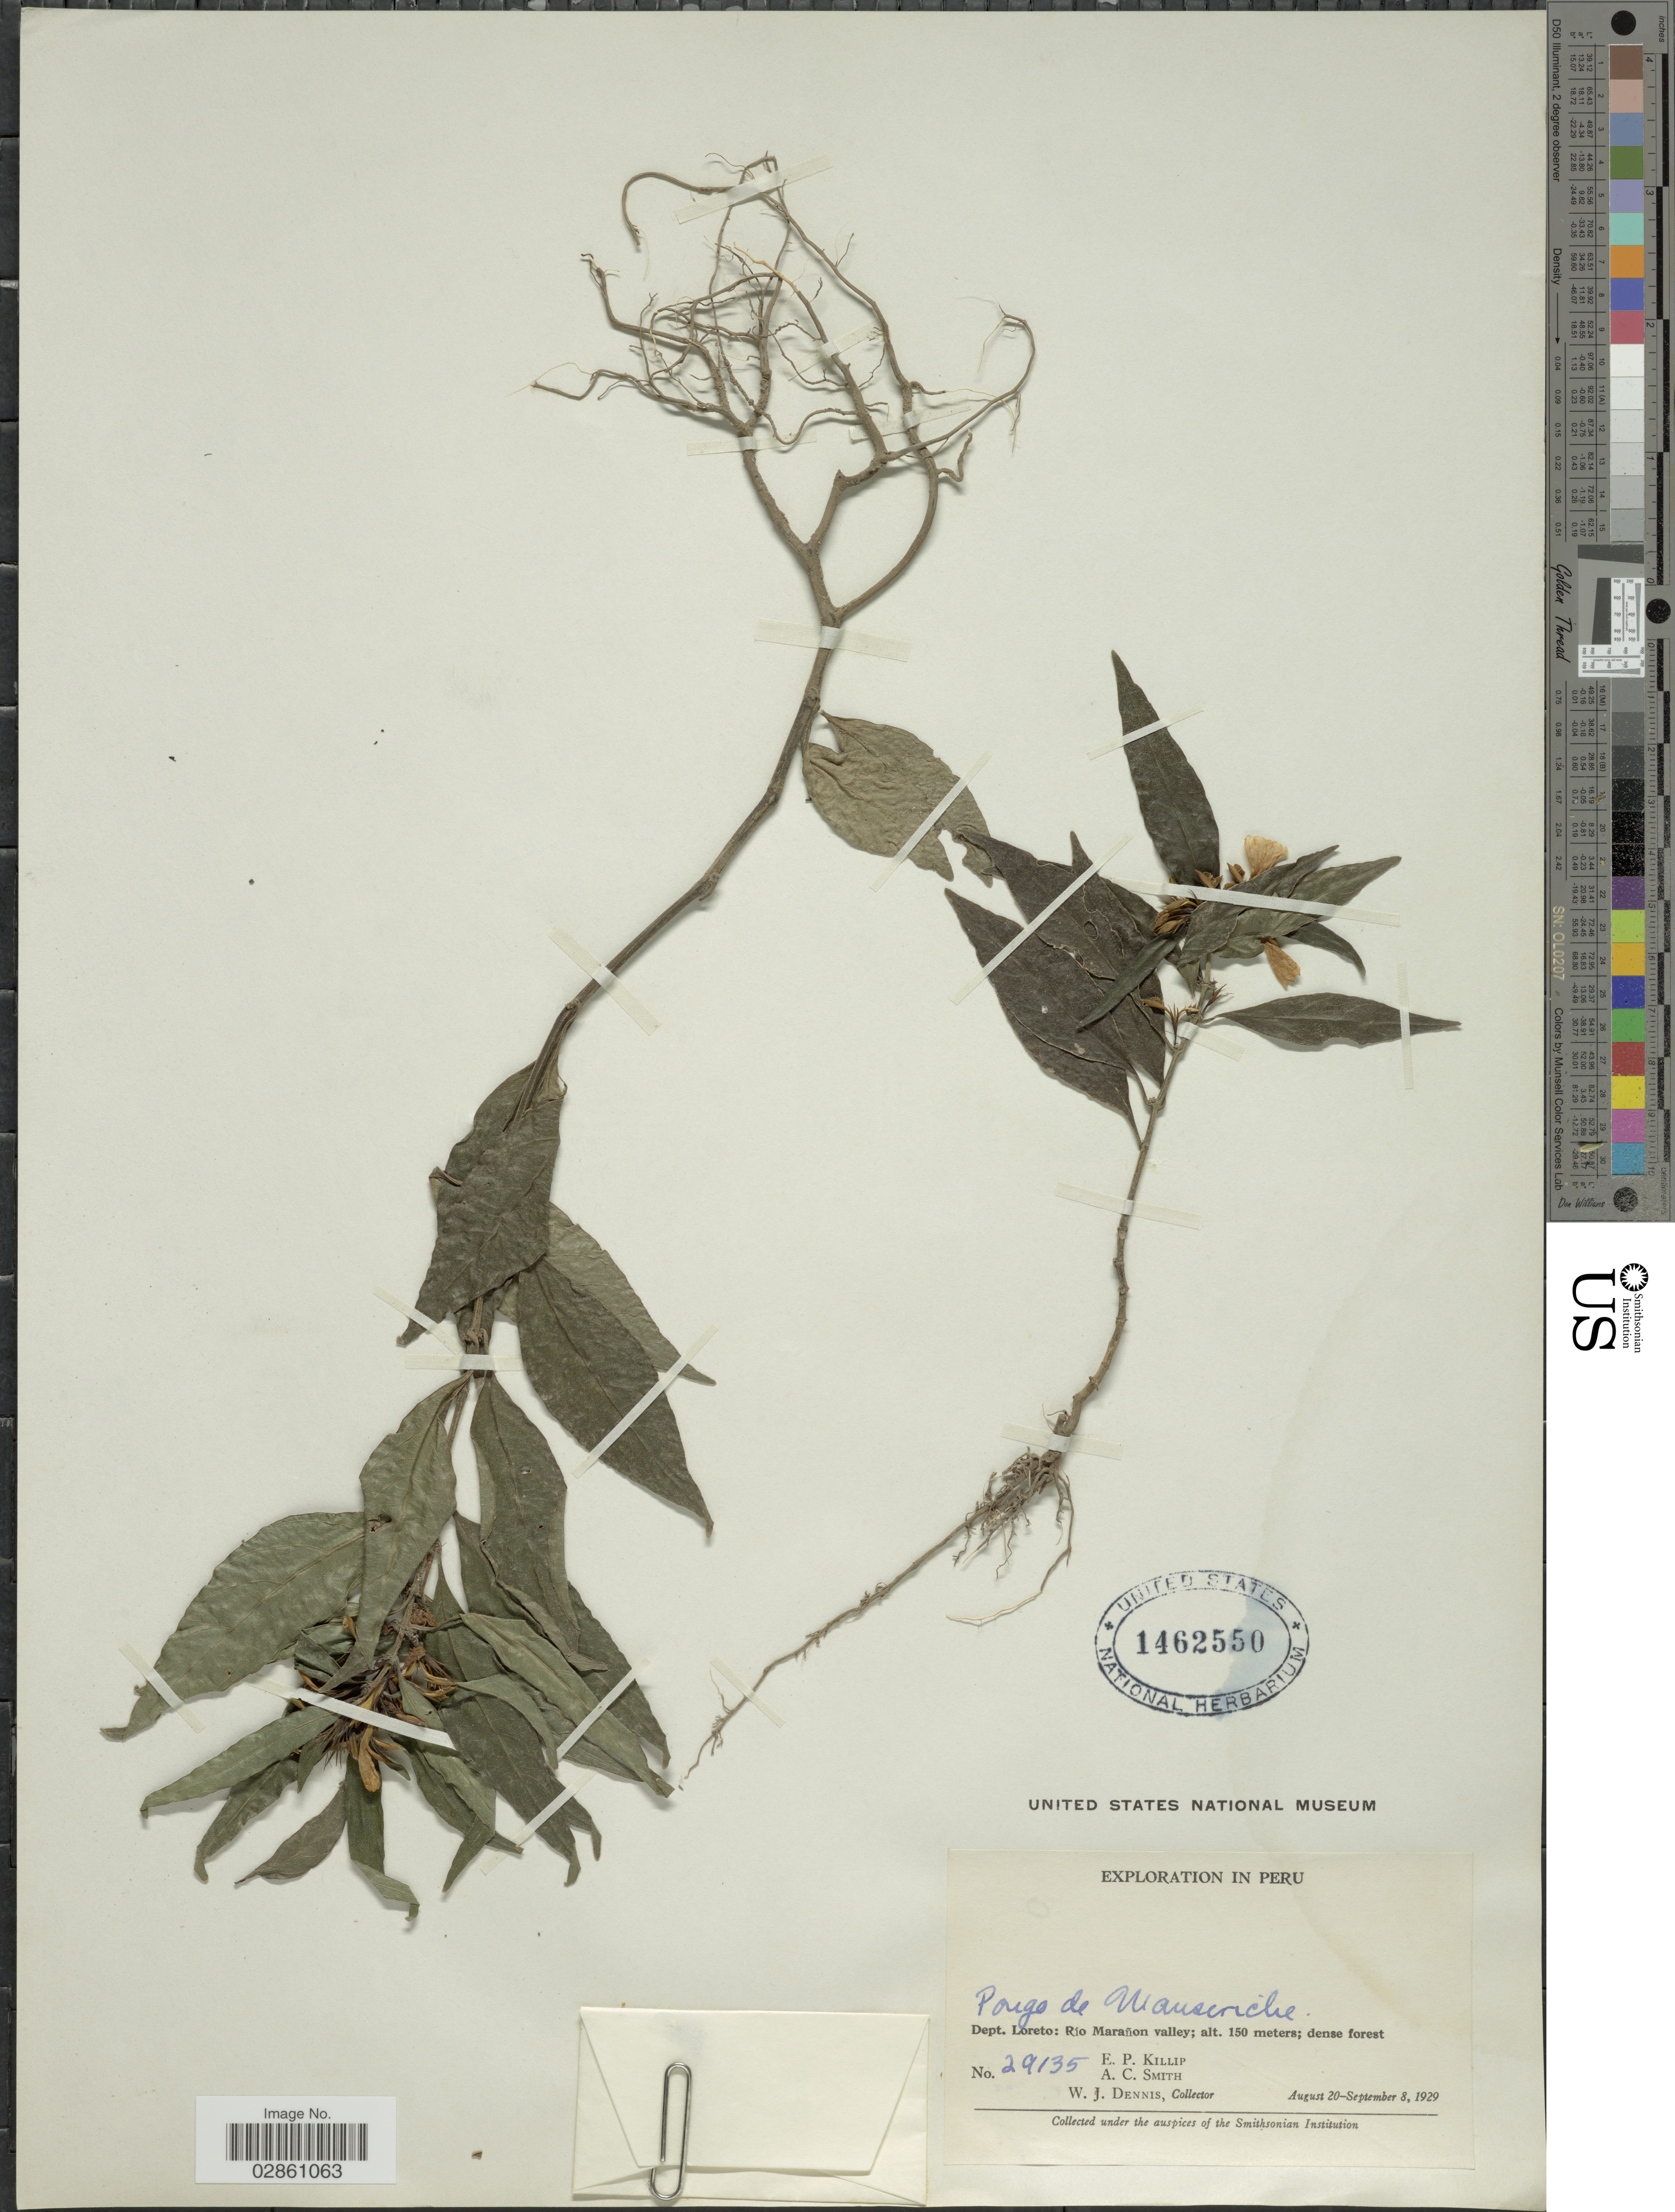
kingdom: Plantae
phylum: Tracheophyta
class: Magnoliopsida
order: Lamiales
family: Acanthaceae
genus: Ruellia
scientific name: Ruellia klugii Leonard sp. nov. ined.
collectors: E. P. Killip, A. C. Smith & W. J. Dennis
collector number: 29135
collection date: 1929-08-20/1929-09-08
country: Peru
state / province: Loreto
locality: Pongo de Manseriche. Dept. Loreto: Rio Marañon Valley.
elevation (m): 150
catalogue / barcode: US 1462550